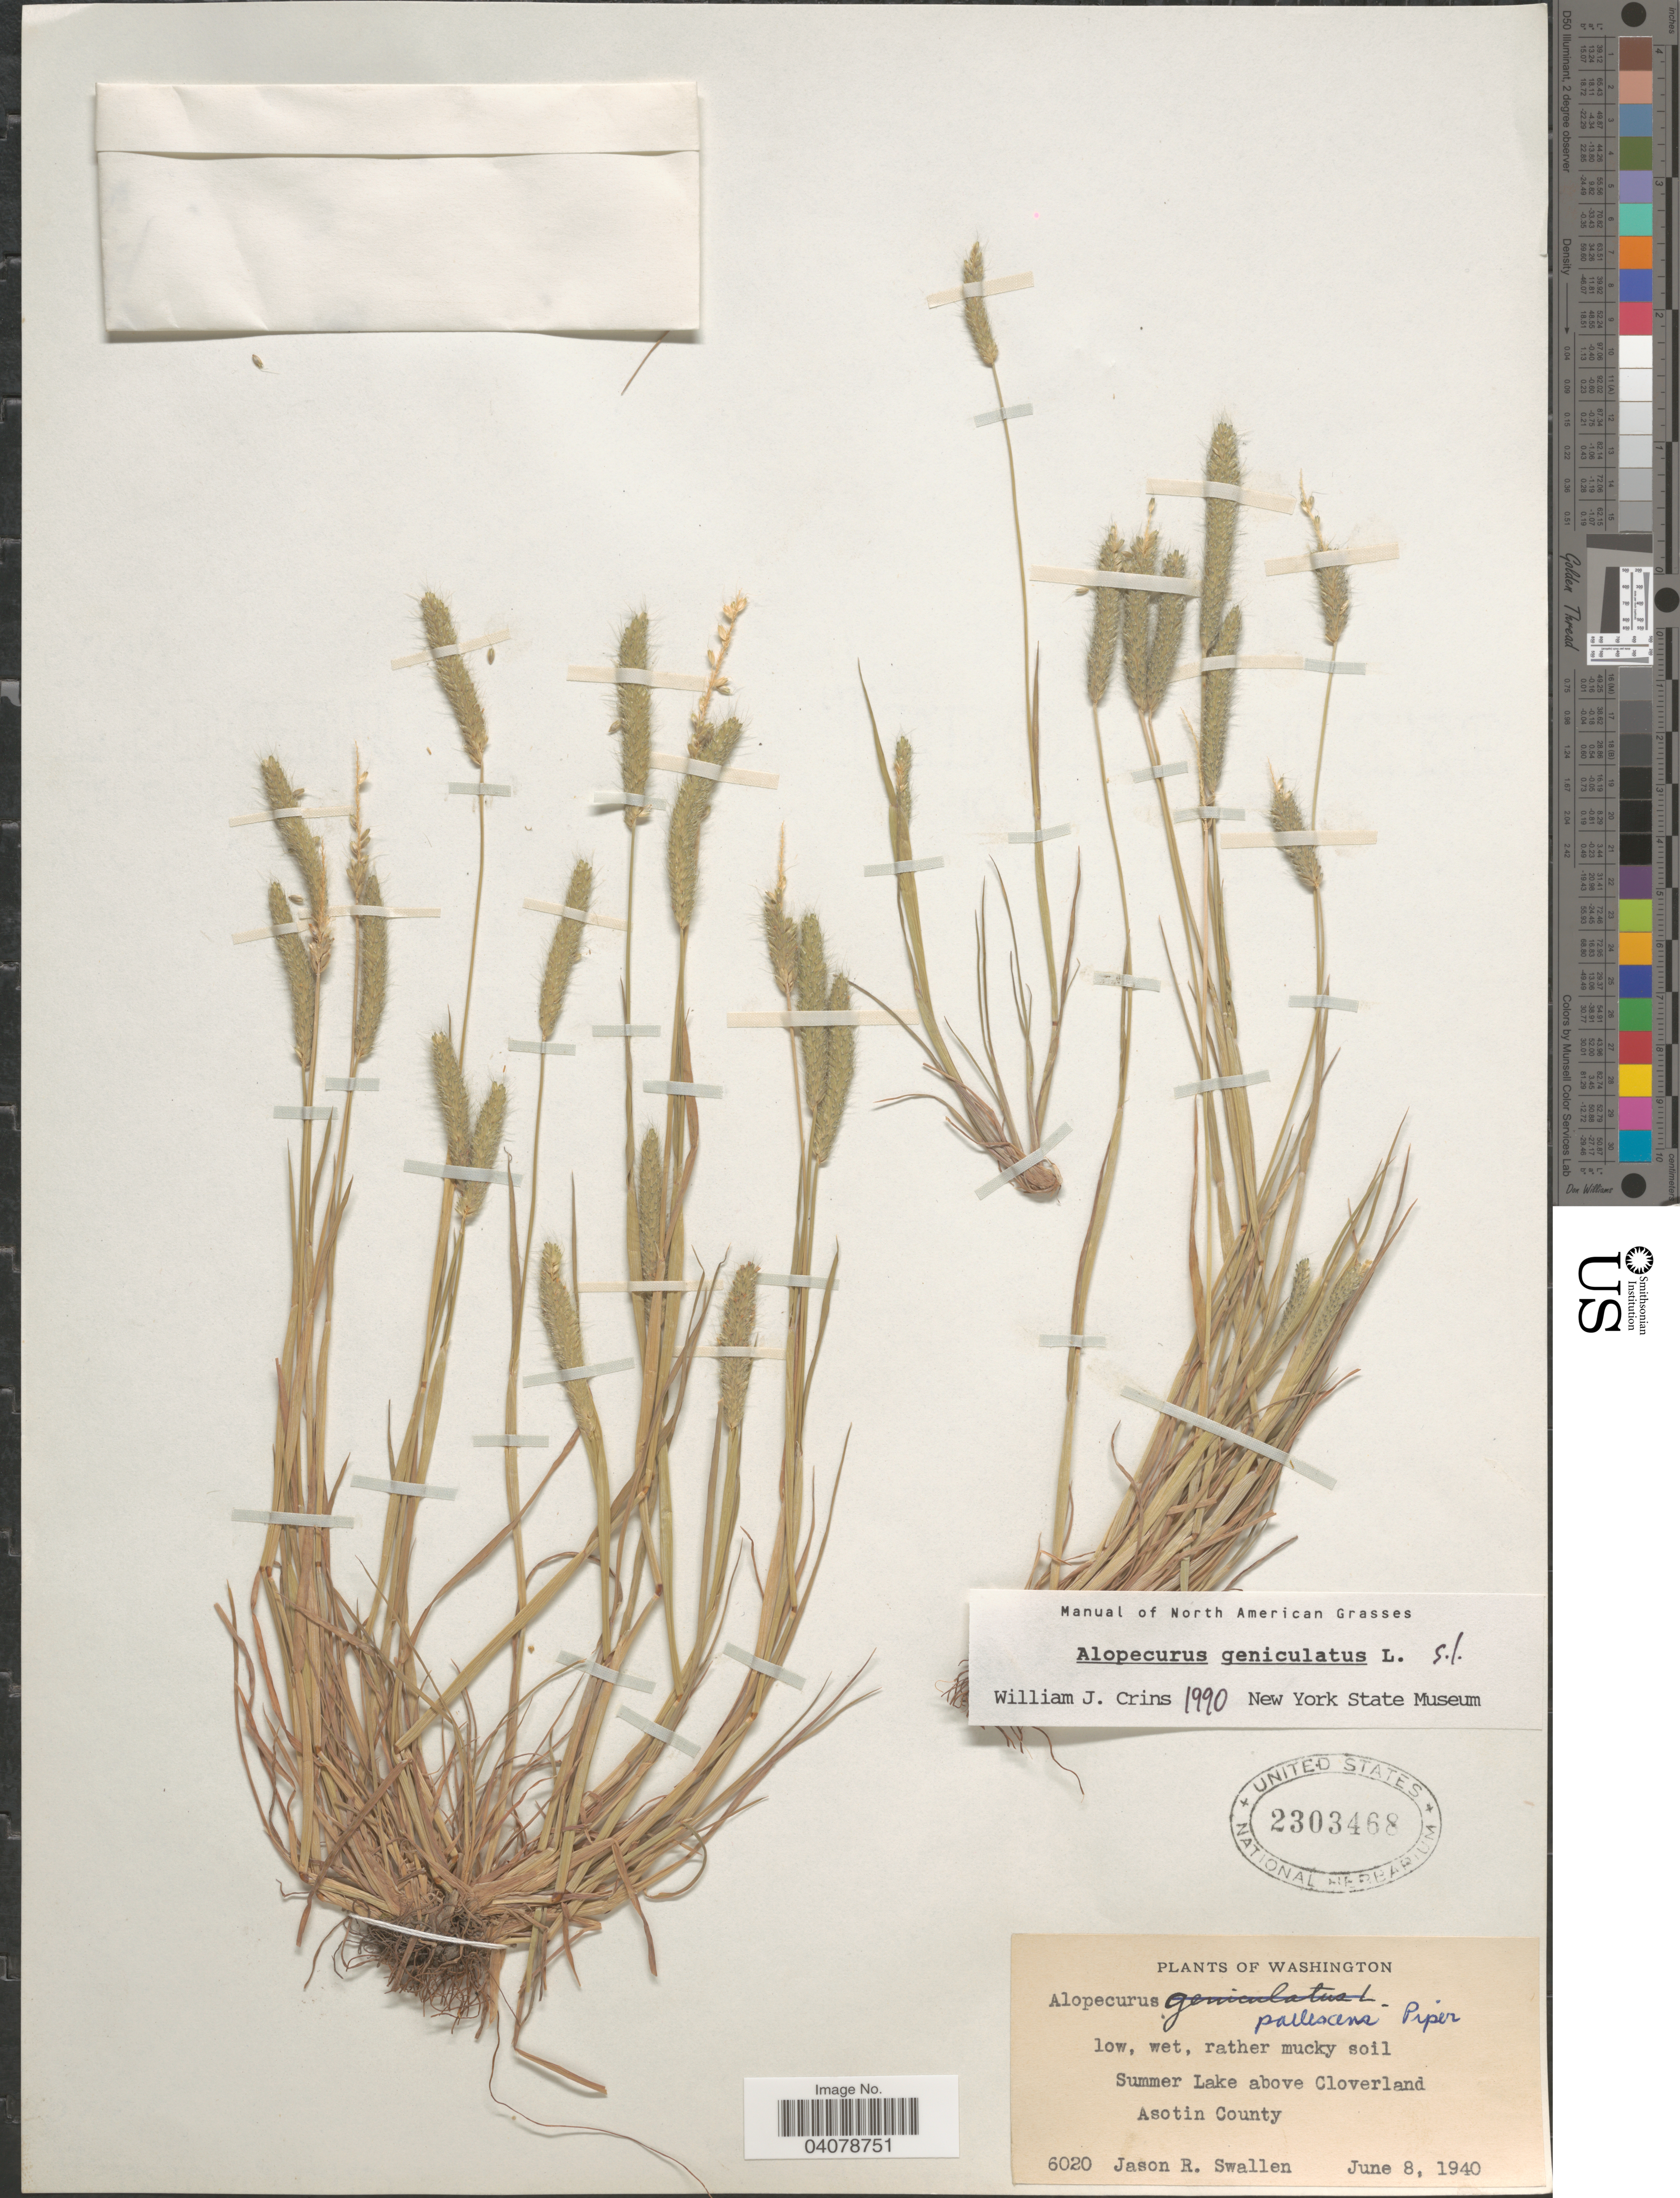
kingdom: Plantae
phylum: Tracheophyta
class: Liliopsida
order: Poales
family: Poaceae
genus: Alopecurus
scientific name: Alopecurus geniculatus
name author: L.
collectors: J. R. Swallen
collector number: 6020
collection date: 1940-06-08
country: United States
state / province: Washington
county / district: Asotin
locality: Summer Lake above Cloverland. Asotin County.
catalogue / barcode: US 2303468